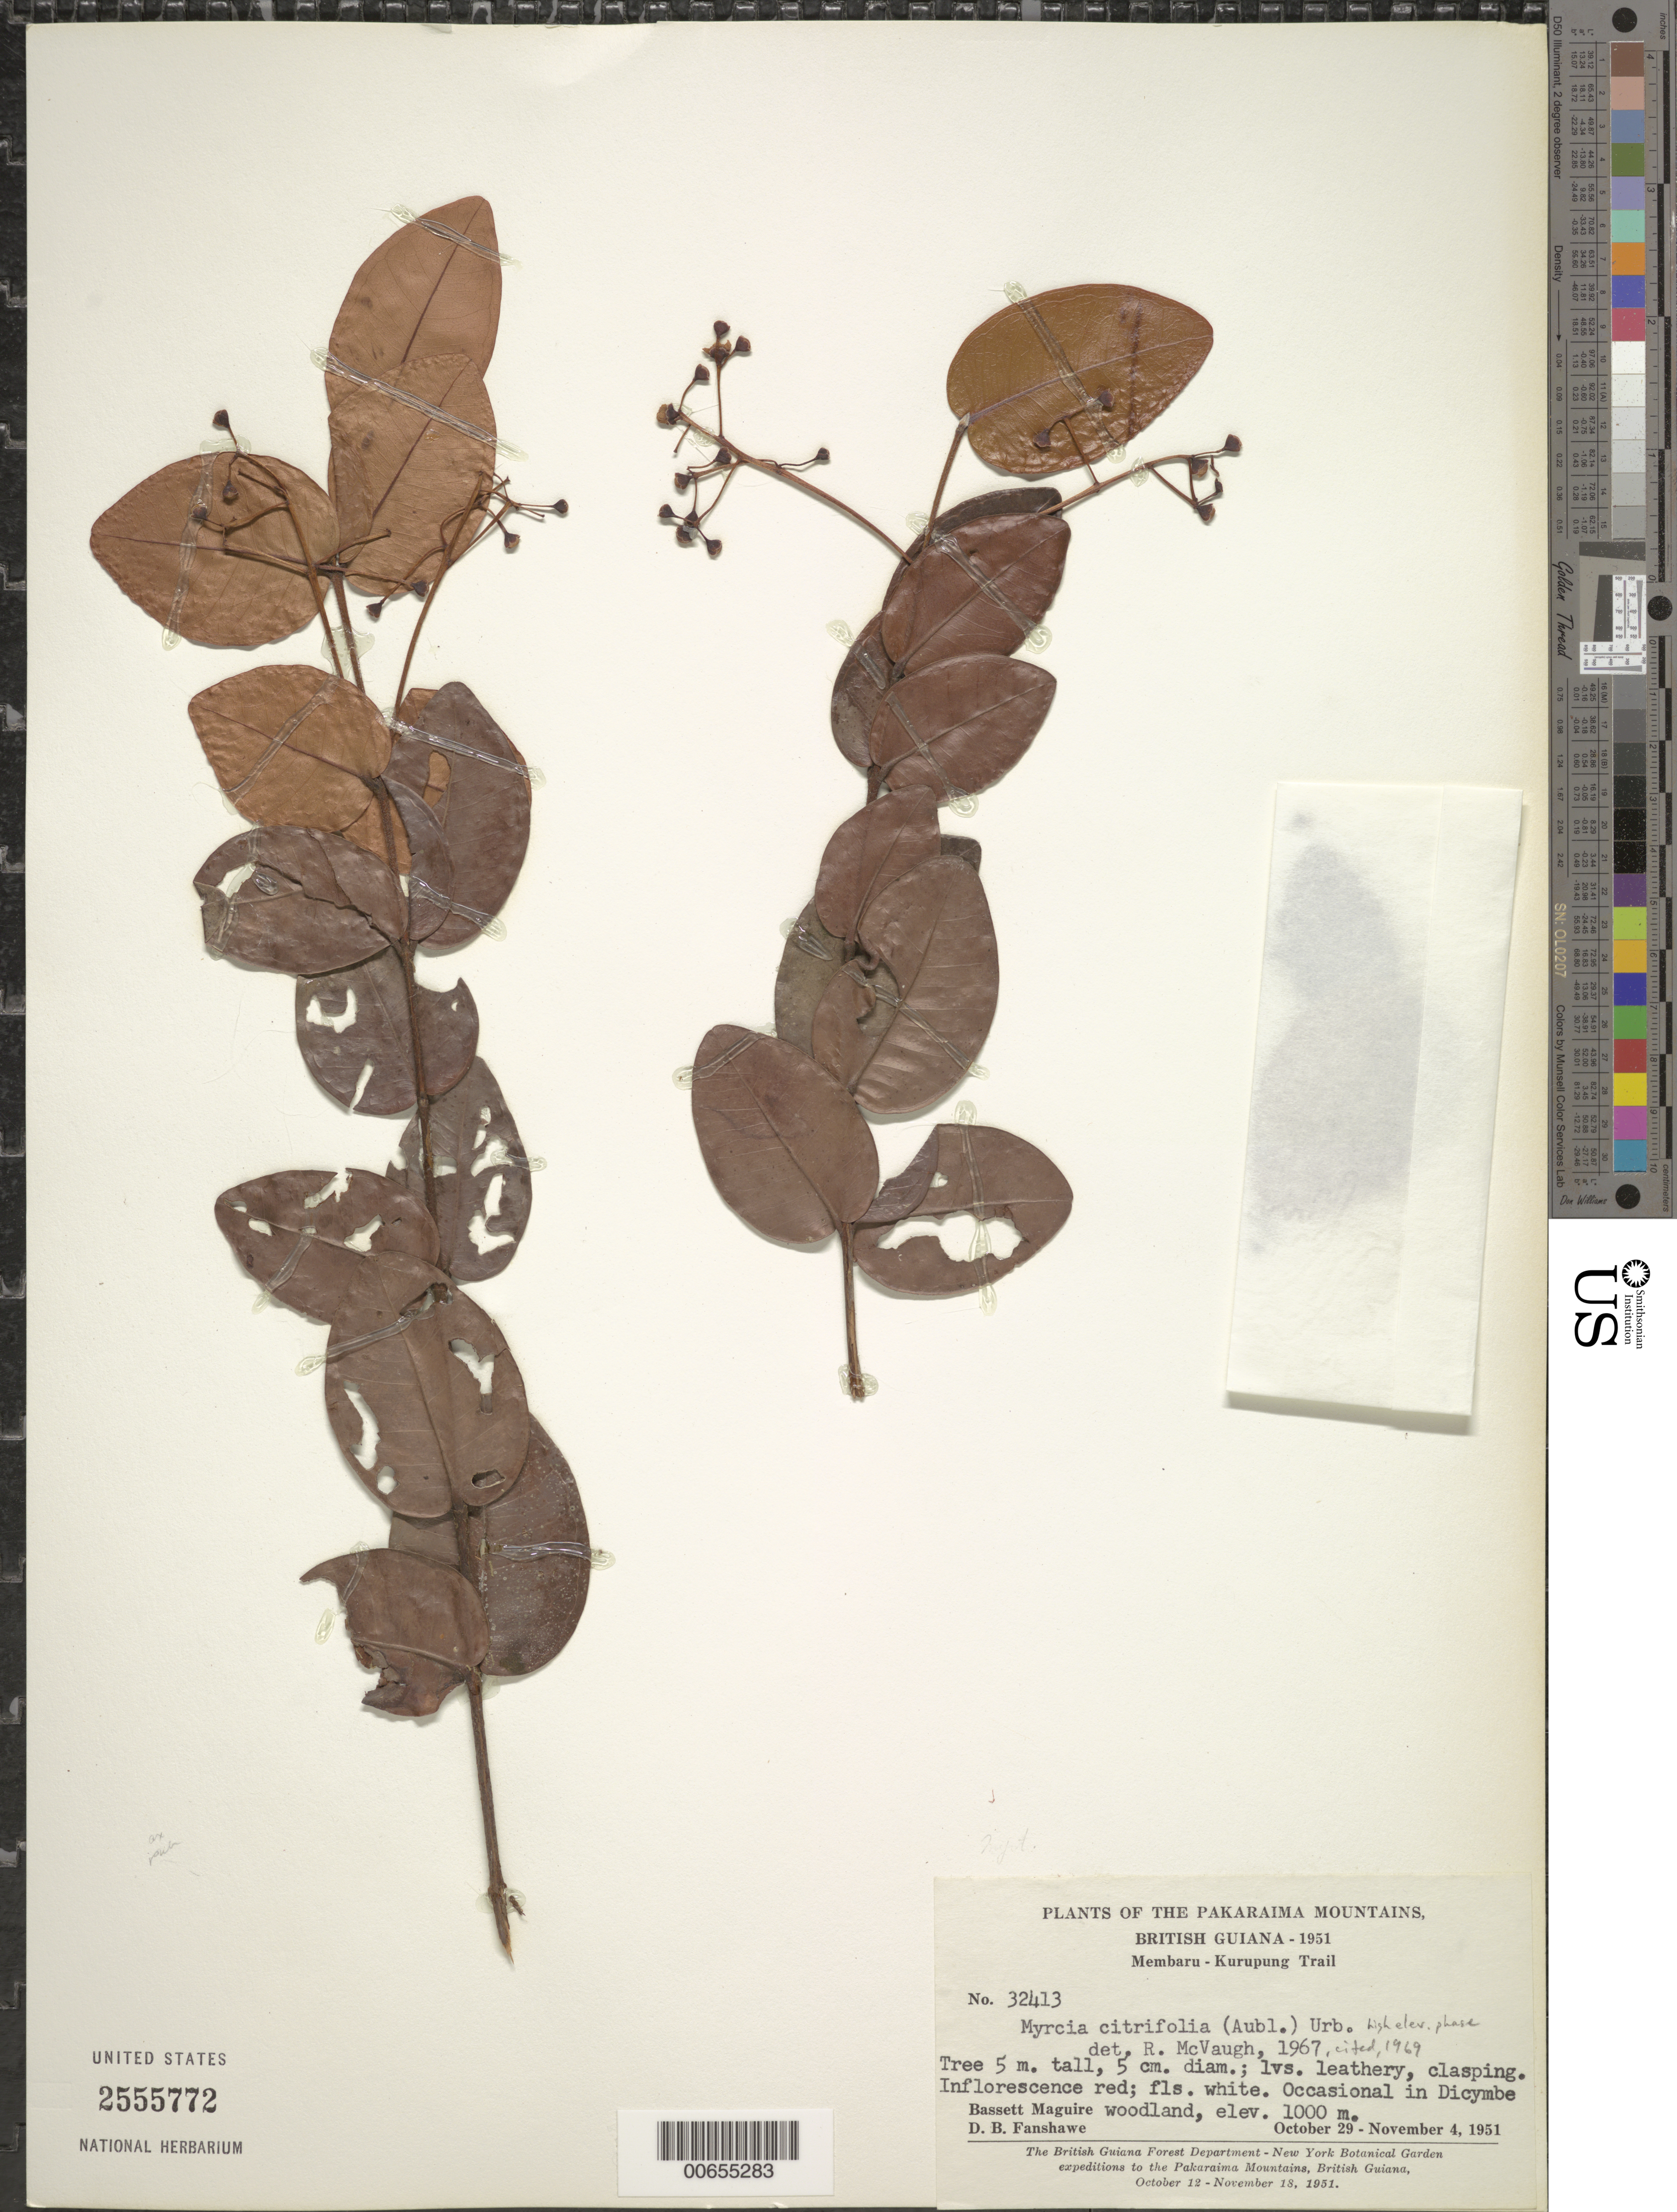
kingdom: Plantae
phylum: Tracheophyta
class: Magnoliopsida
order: Myrtales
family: Myrtaceae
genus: Myrcia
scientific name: Myrcia citrifolia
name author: (Aubl.) Urb.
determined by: McVaugh, R.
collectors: B. Maguire & D. B. Fanshawe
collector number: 32413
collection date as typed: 29-Oct-51 to 4-Nov-51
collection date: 1951-10-29/1951-11-04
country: Guyana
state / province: Cuyuni-Mazaruni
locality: Membaru-Kurupung Trail, Pakaraima Mts.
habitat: Woodland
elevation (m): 1000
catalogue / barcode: US 2555772